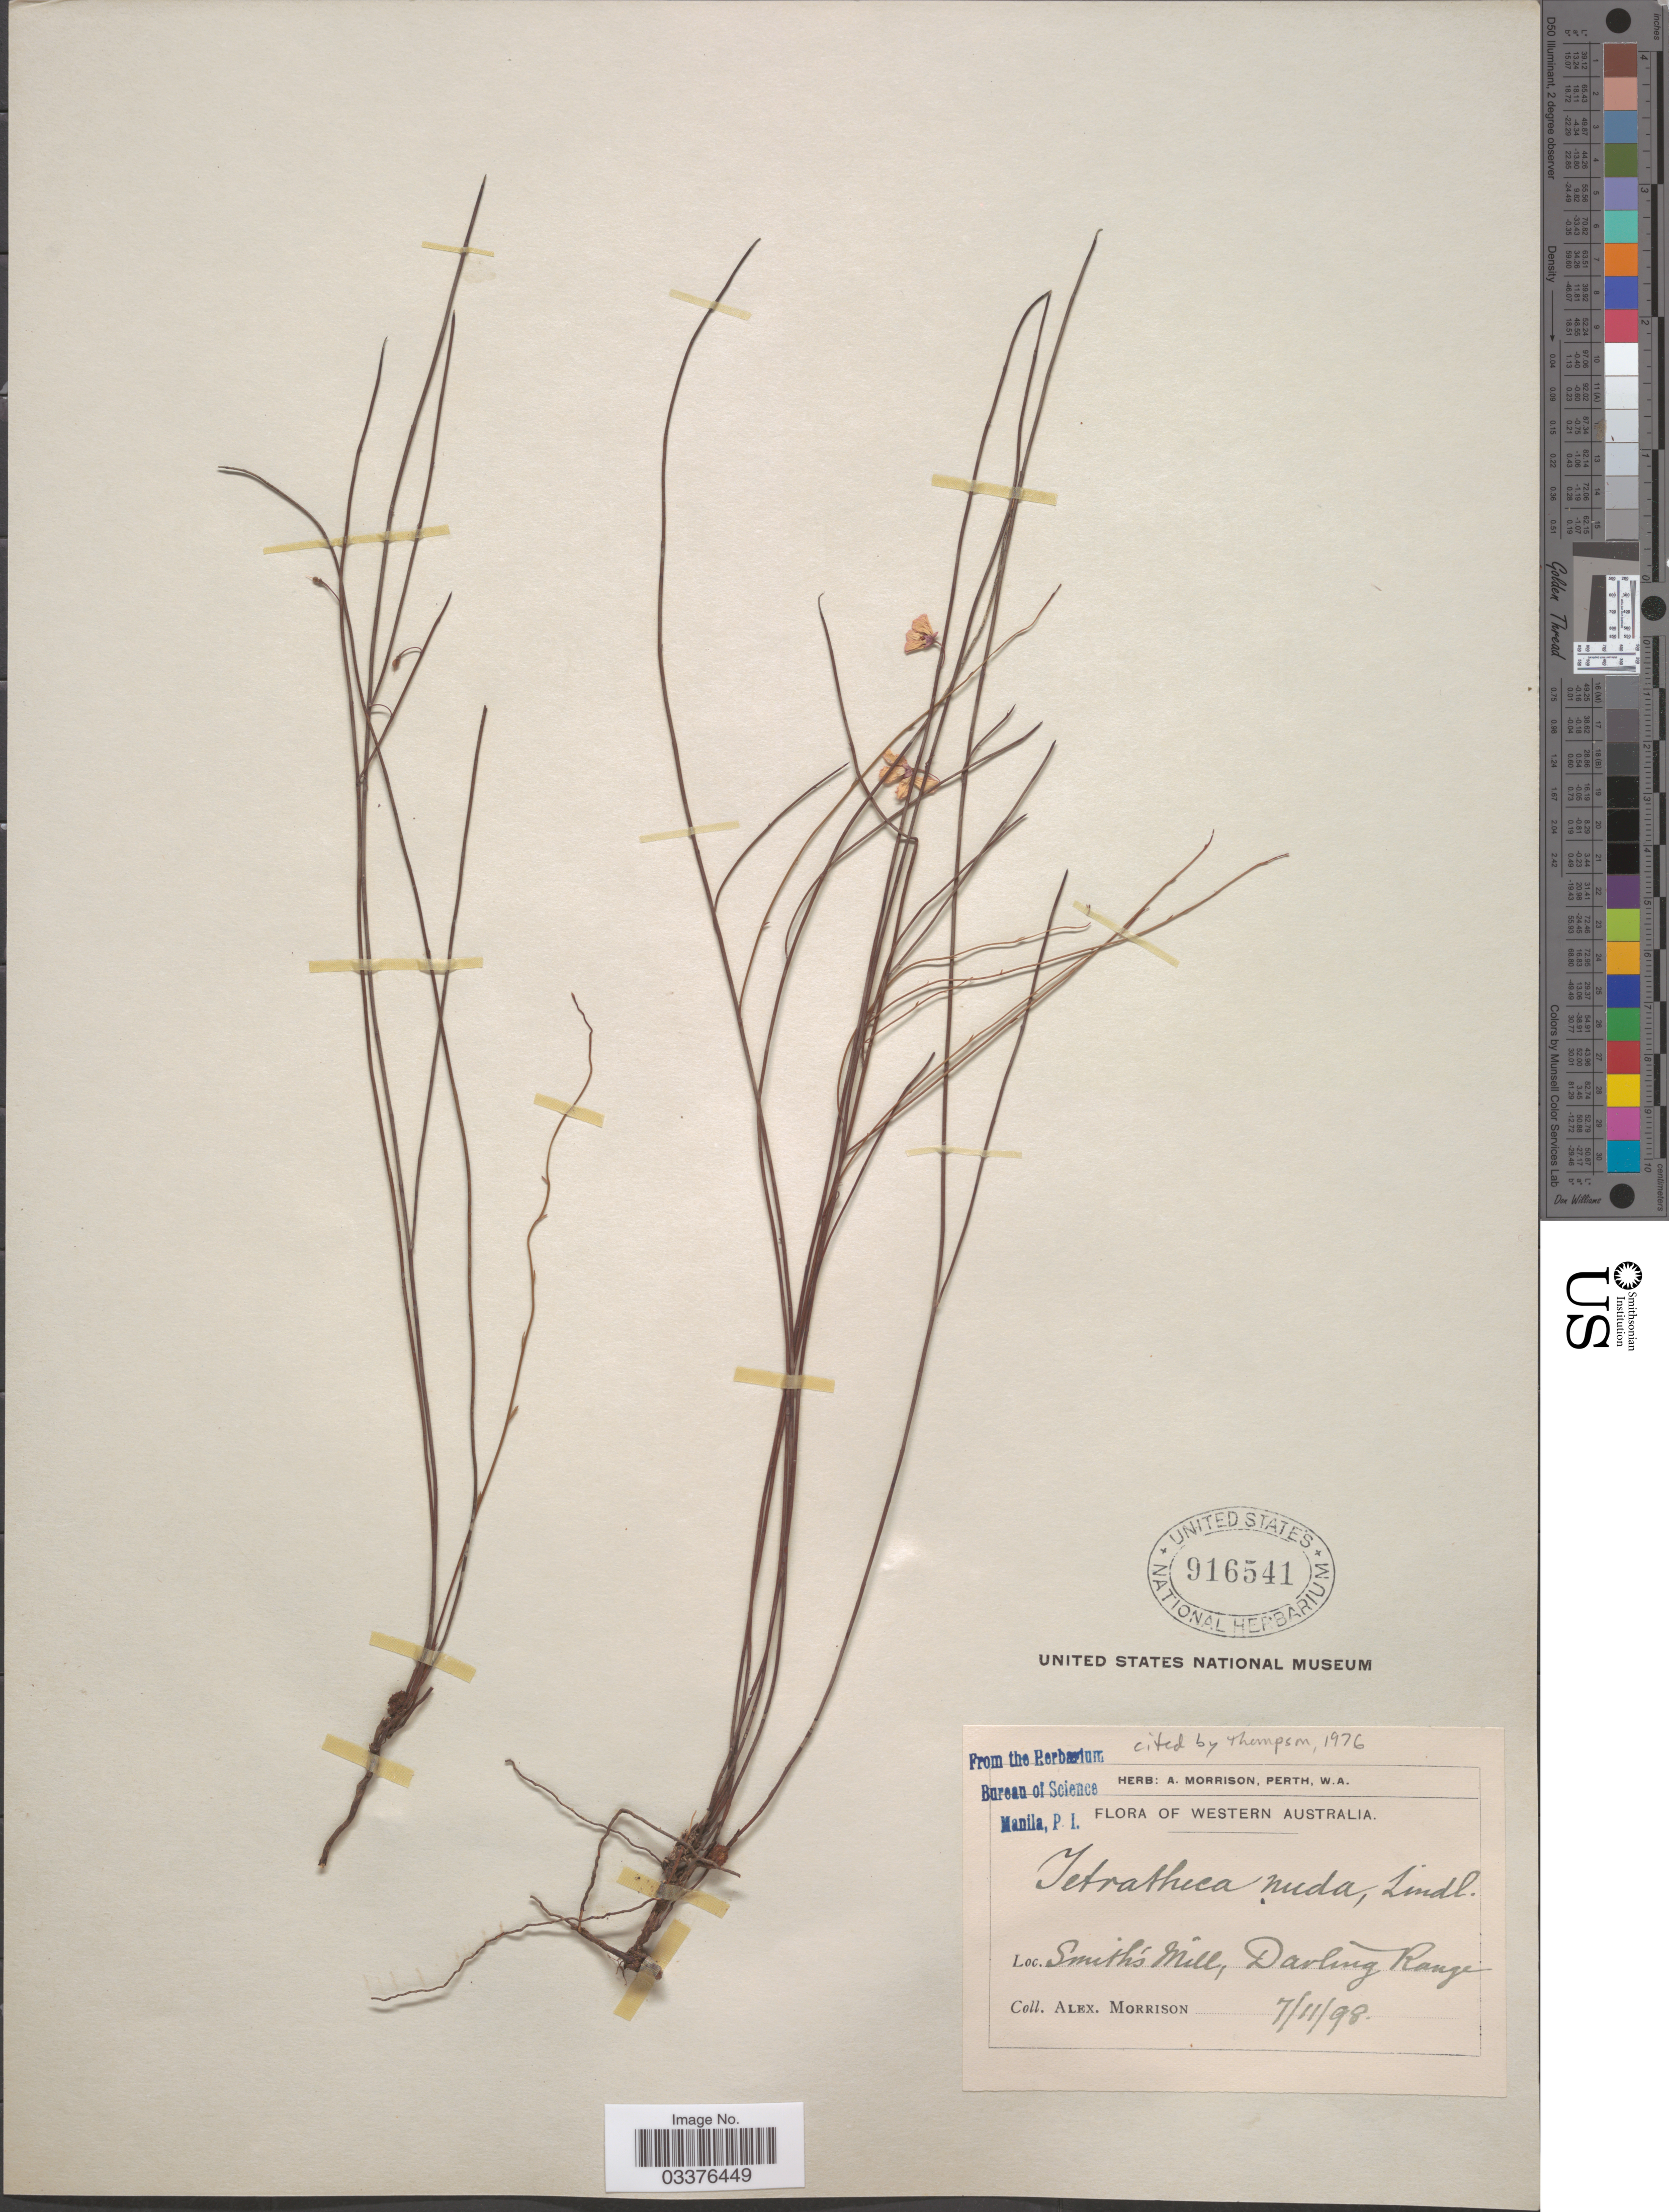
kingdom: Plantae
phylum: Tracheophyta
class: Magnoliopsida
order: Oxalidales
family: Elaeocarpaceae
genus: Tetratheca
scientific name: Tetratheca nuda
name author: Lindl.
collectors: A. Morrison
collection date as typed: Transcribed d/m/y: 7/11/98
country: Australia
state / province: Western Australia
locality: Smith's Mill, Darling Range.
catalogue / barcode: US 916541